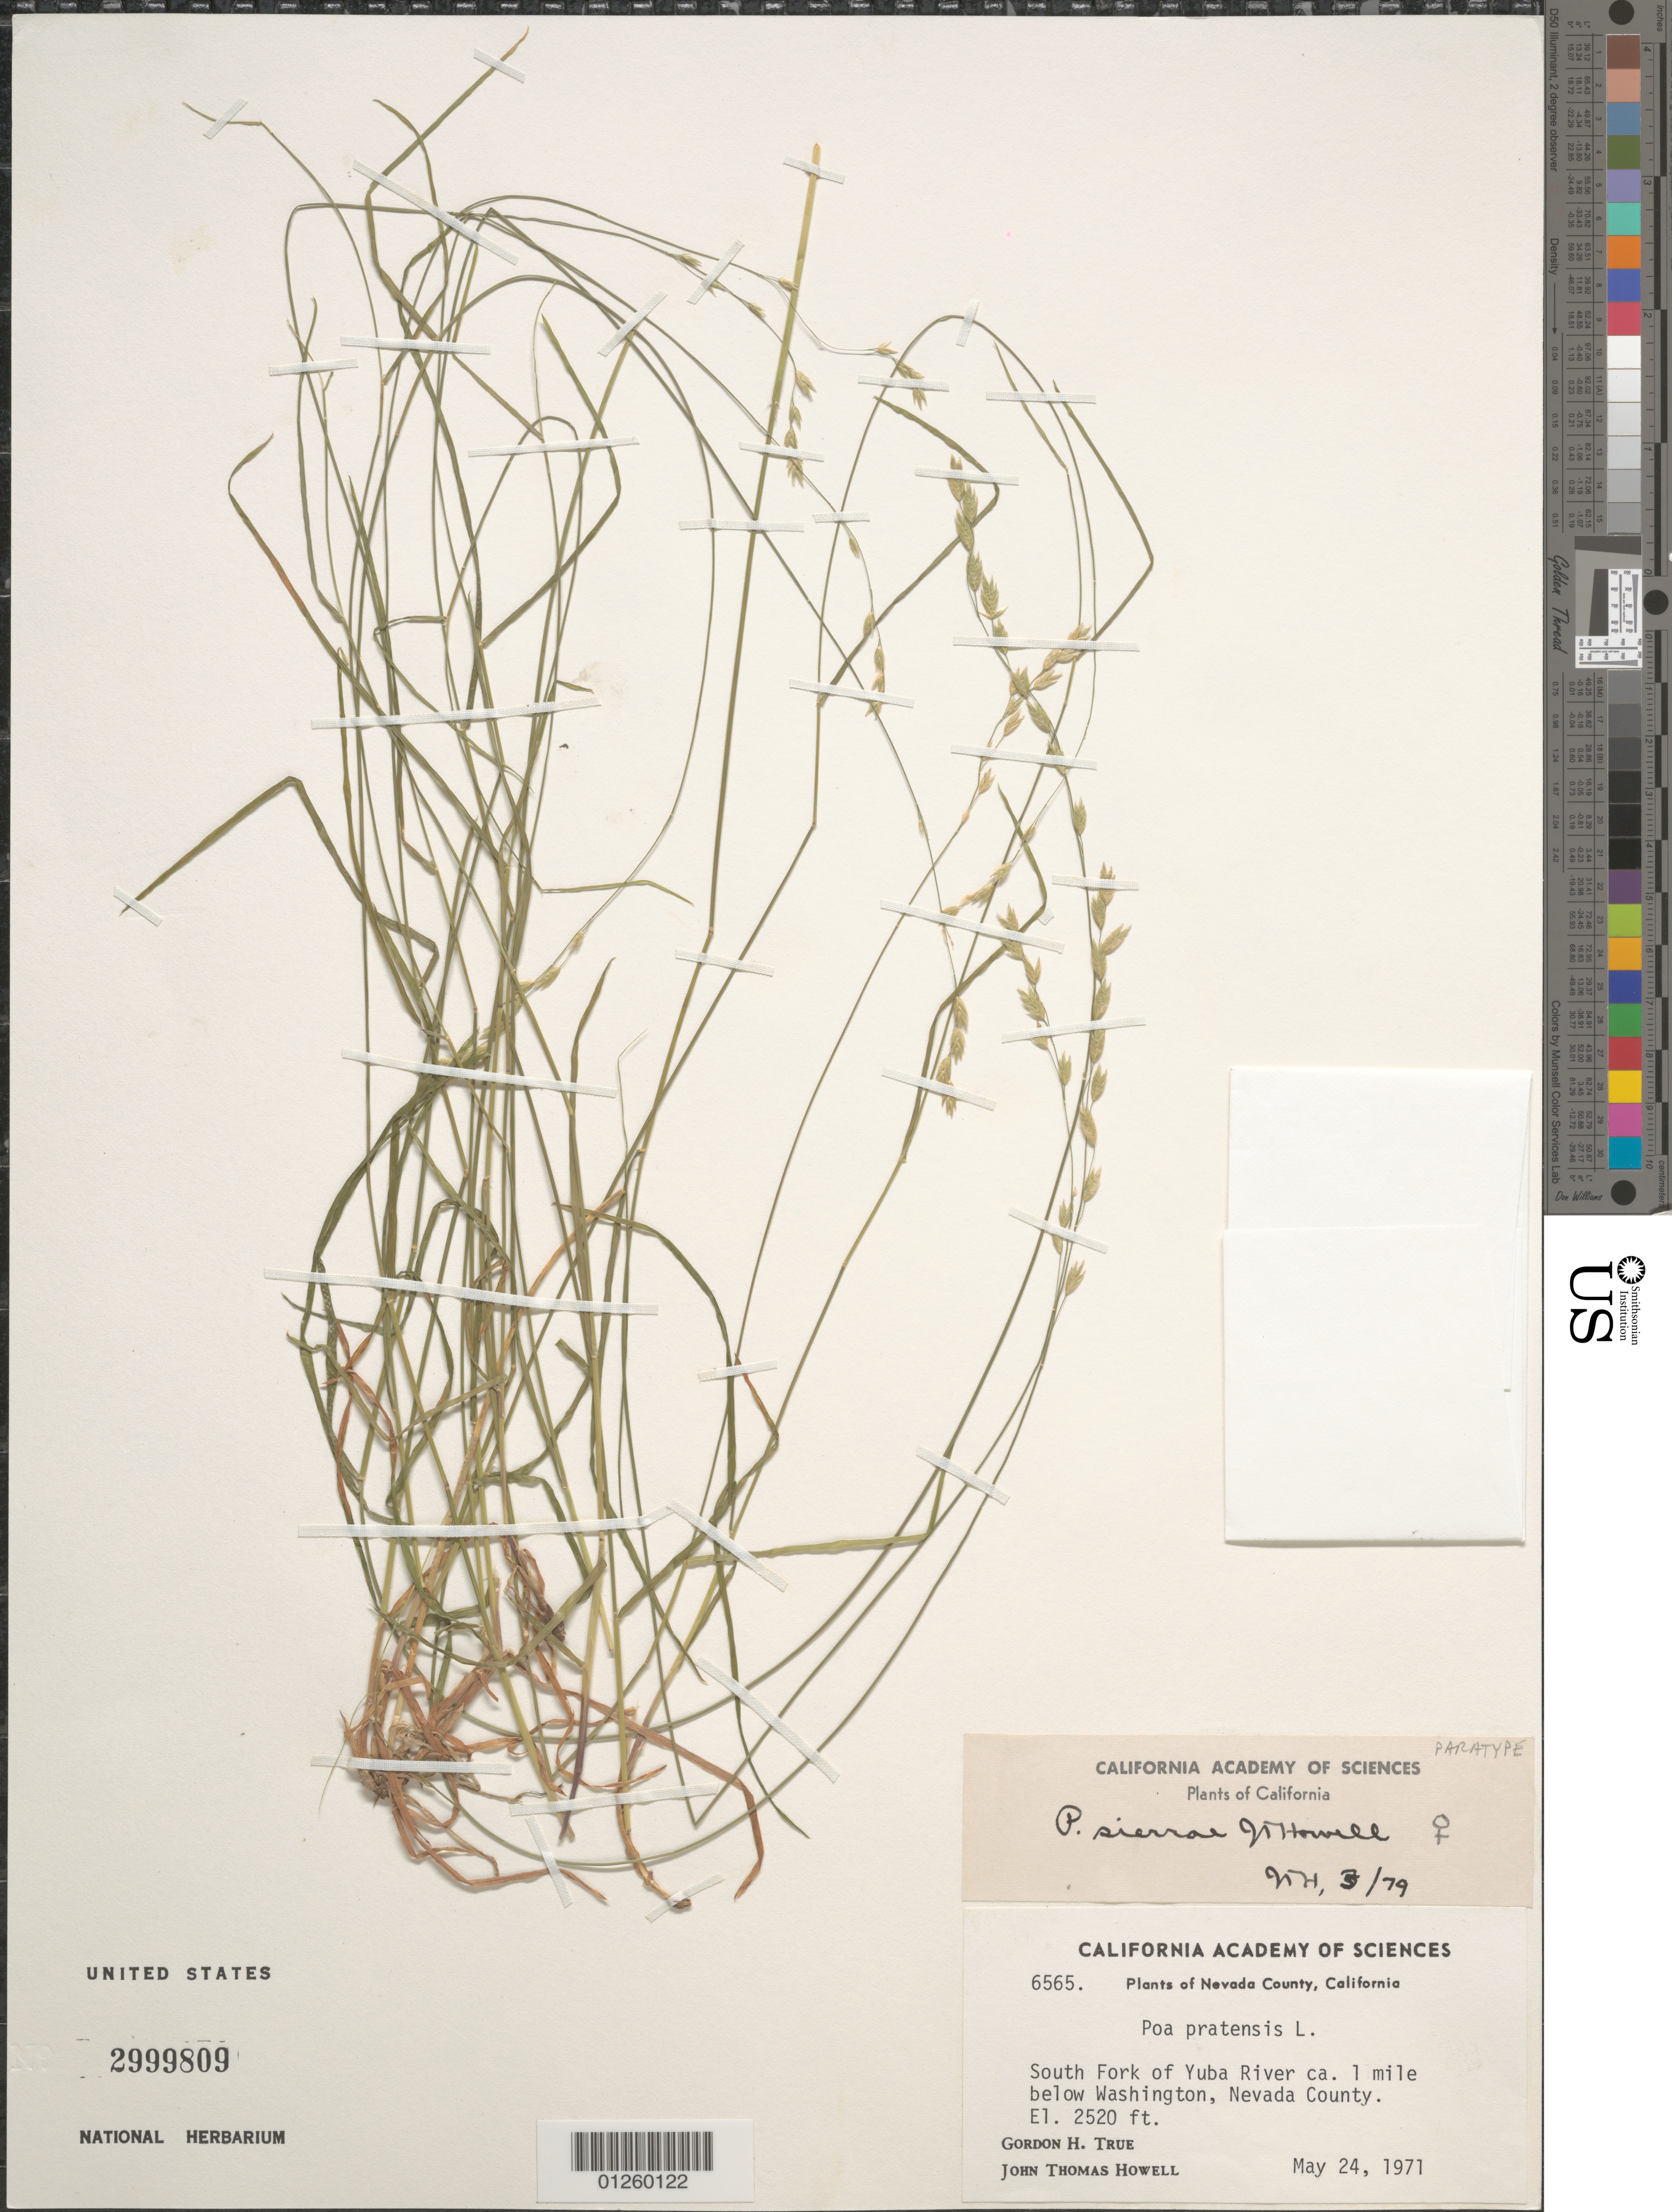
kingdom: Plantae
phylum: Tracheophyta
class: Liliopsida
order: Poales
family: Poaceae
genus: Poa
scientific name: Poa sierrae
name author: J.T. Howell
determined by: Soreng, Robert J., Research Associate (BOT), Smithsonian Institution - National Museum of Natural History (UNITED STATES)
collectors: G. H. True & J. T. Howell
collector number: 6565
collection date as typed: May 24, 1971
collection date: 1971-05-24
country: United States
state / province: California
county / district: Nevada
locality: South Fork of Yuba River ca. 1 mile below Washington.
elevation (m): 768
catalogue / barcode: US 2999809